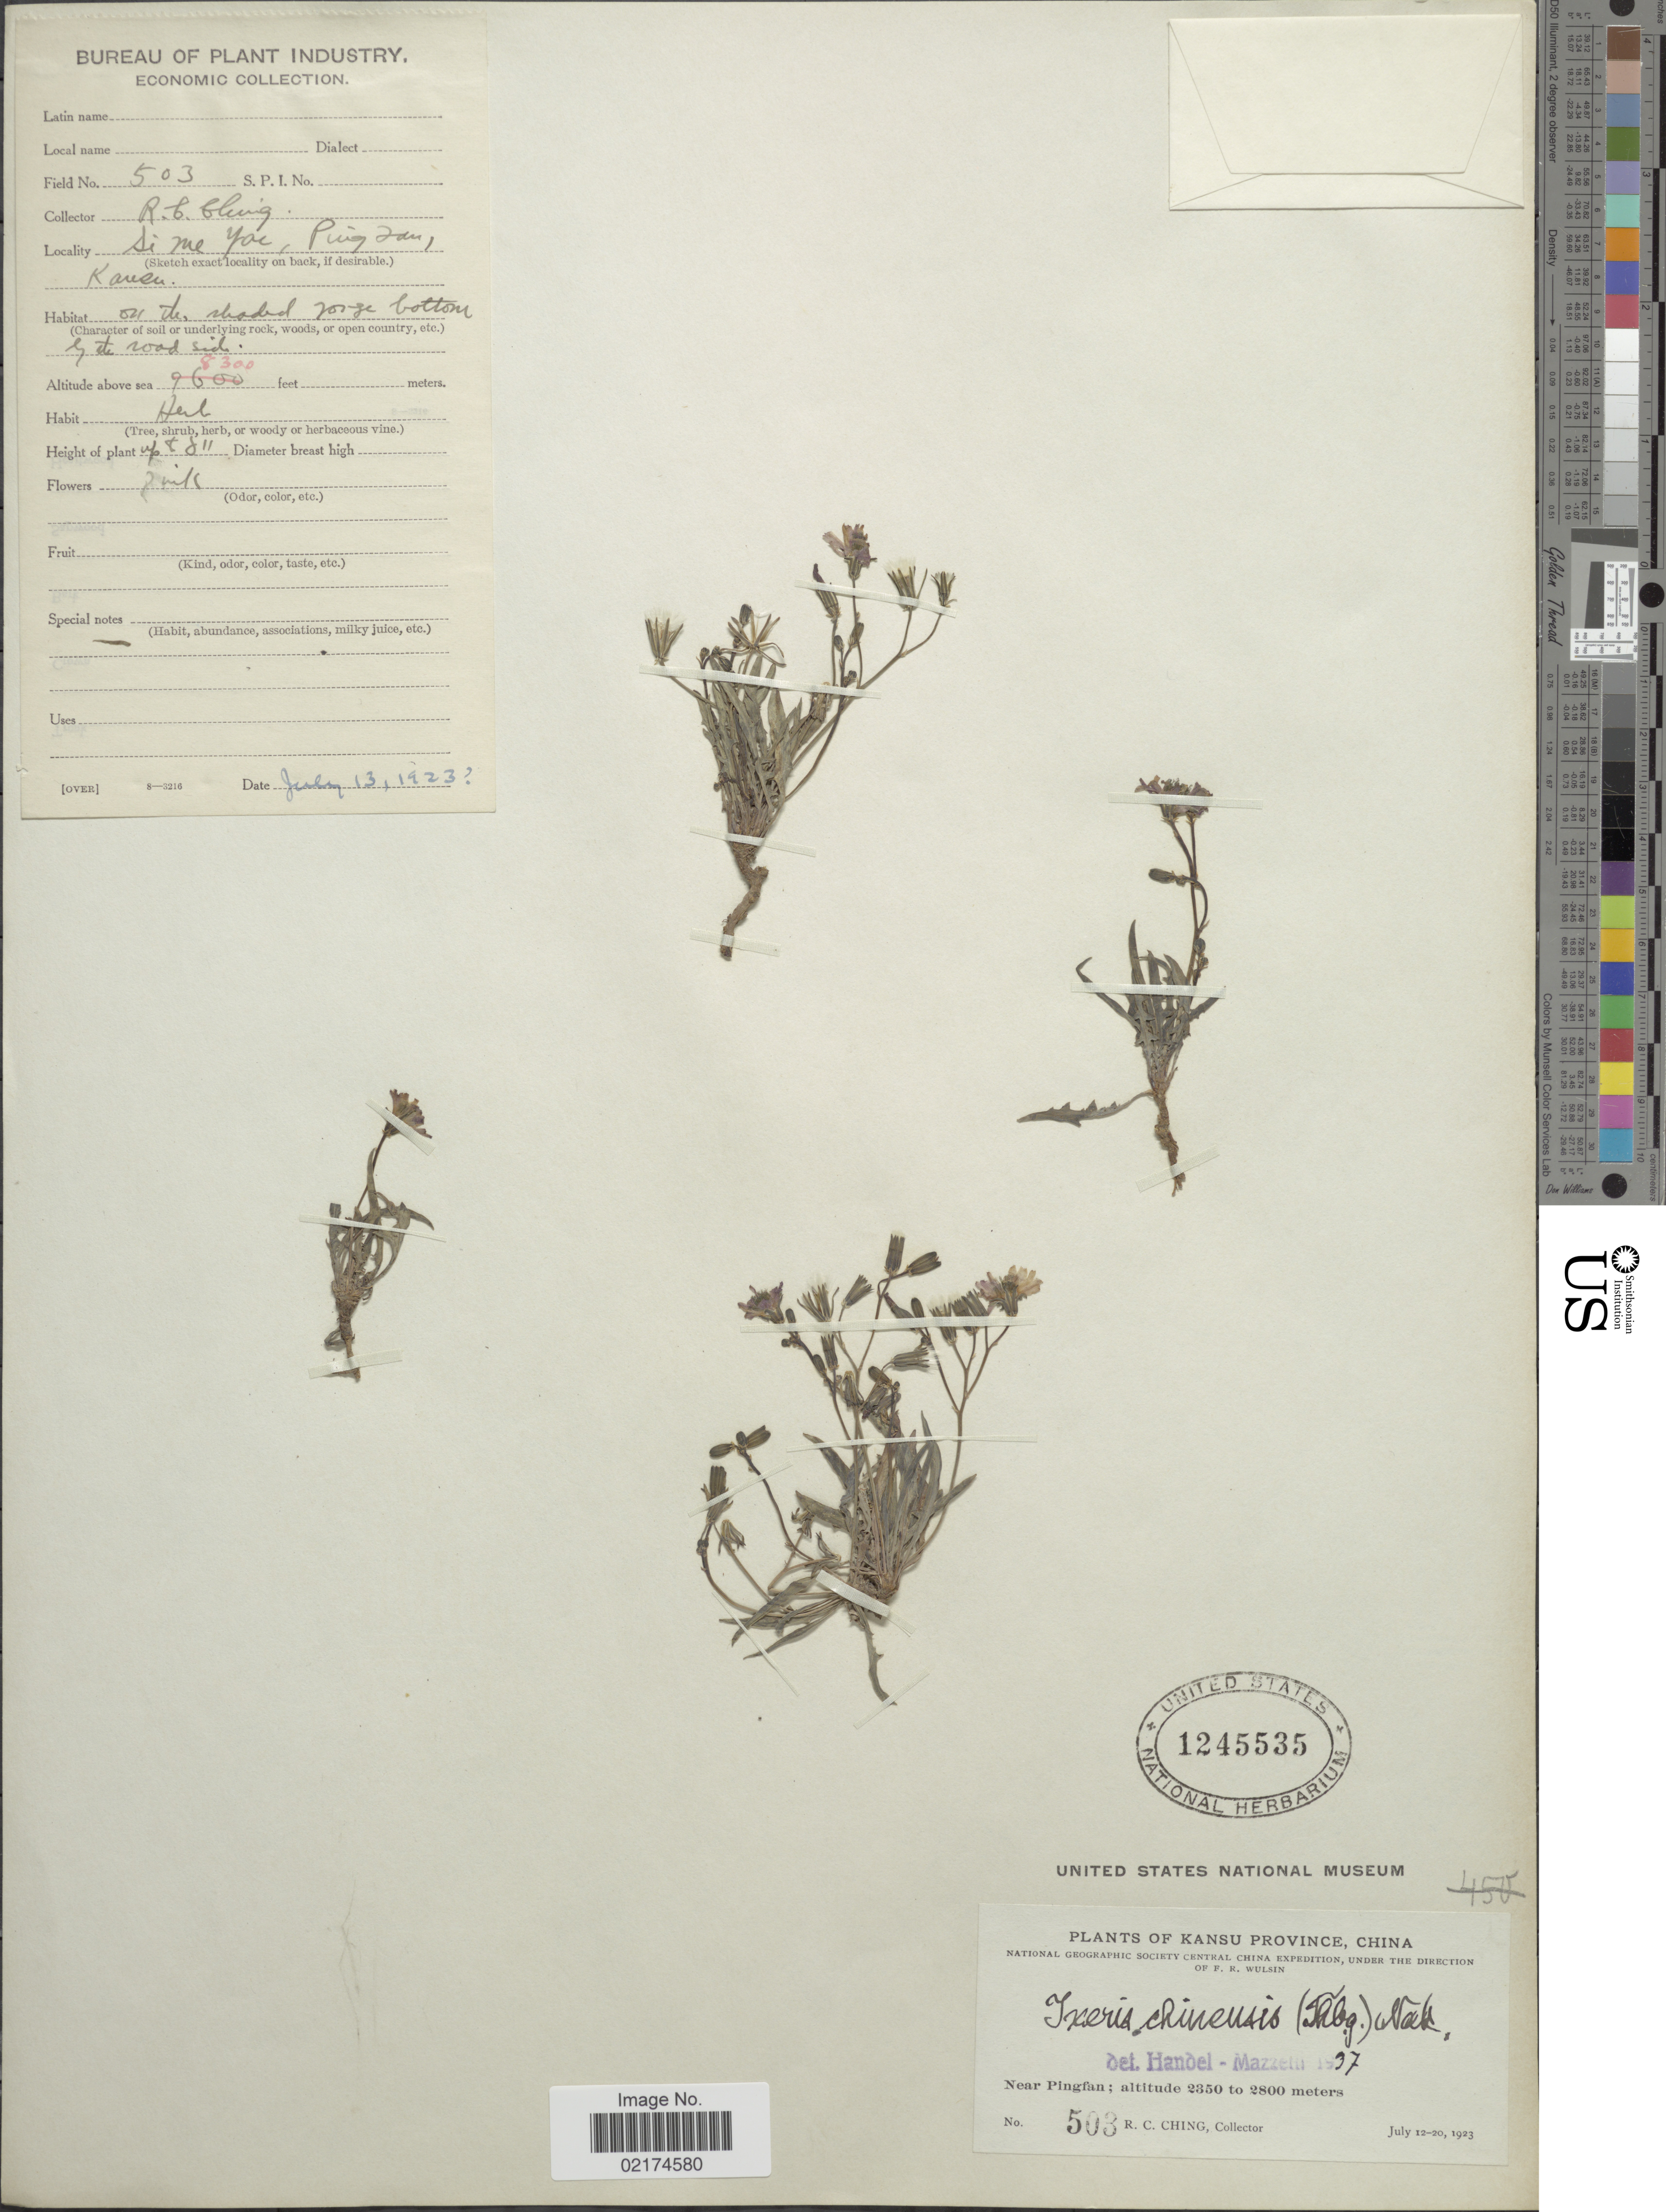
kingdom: Plantae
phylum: Tracheophyta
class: Magnoliopsida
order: Asterales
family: Asteraceae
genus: Ixeris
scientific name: Ixeris chinensis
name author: (Thunb.) Nakai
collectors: R. C. Ching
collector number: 503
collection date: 1923-07-12/1923-07-20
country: China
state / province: Gansu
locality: Kansu Province, Near Pingfan, Si me Yoi [interpreted], Ping Fan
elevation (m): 2530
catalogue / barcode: US 1245535